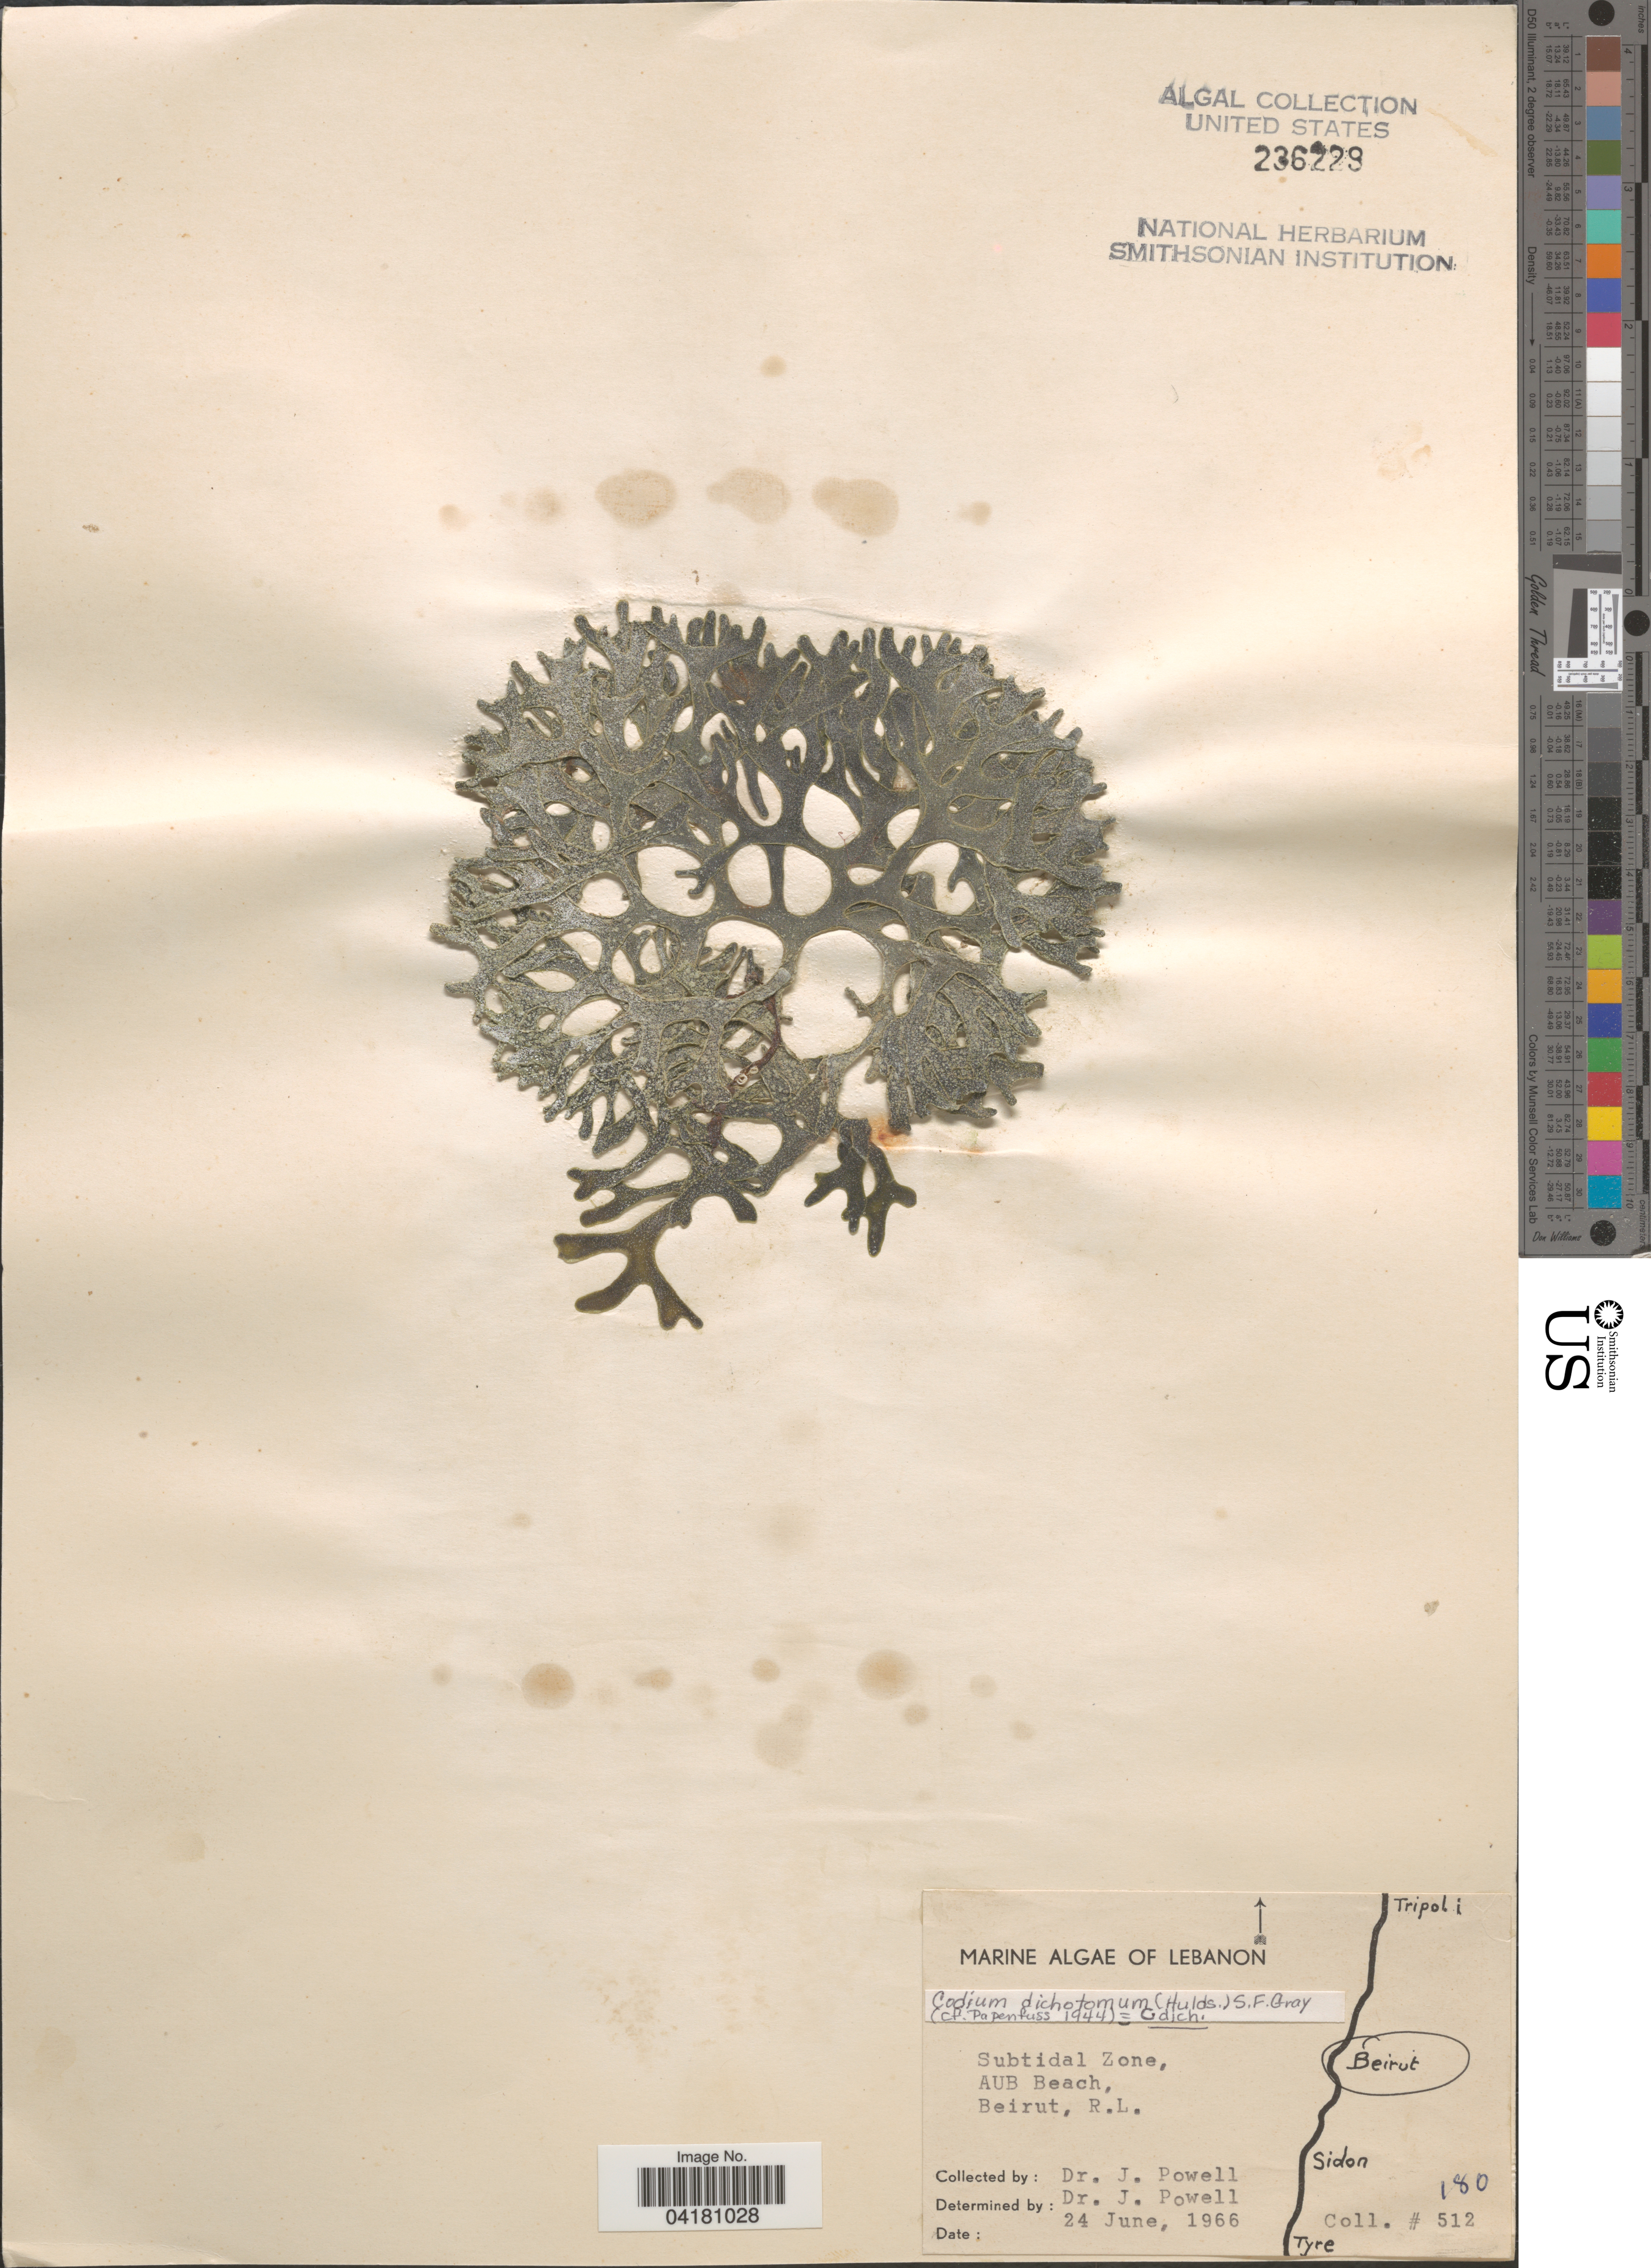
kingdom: Plantae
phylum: Chlorophyta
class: Ulvophyceae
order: Bryopsidales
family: Codiaceae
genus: Codium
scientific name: Codium dichotomum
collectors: J. Powell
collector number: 512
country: Lebanon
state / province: Beyrouth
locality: Subtidal Zone, AUB Beach, Beirut, R.L.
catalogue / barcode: US 236229